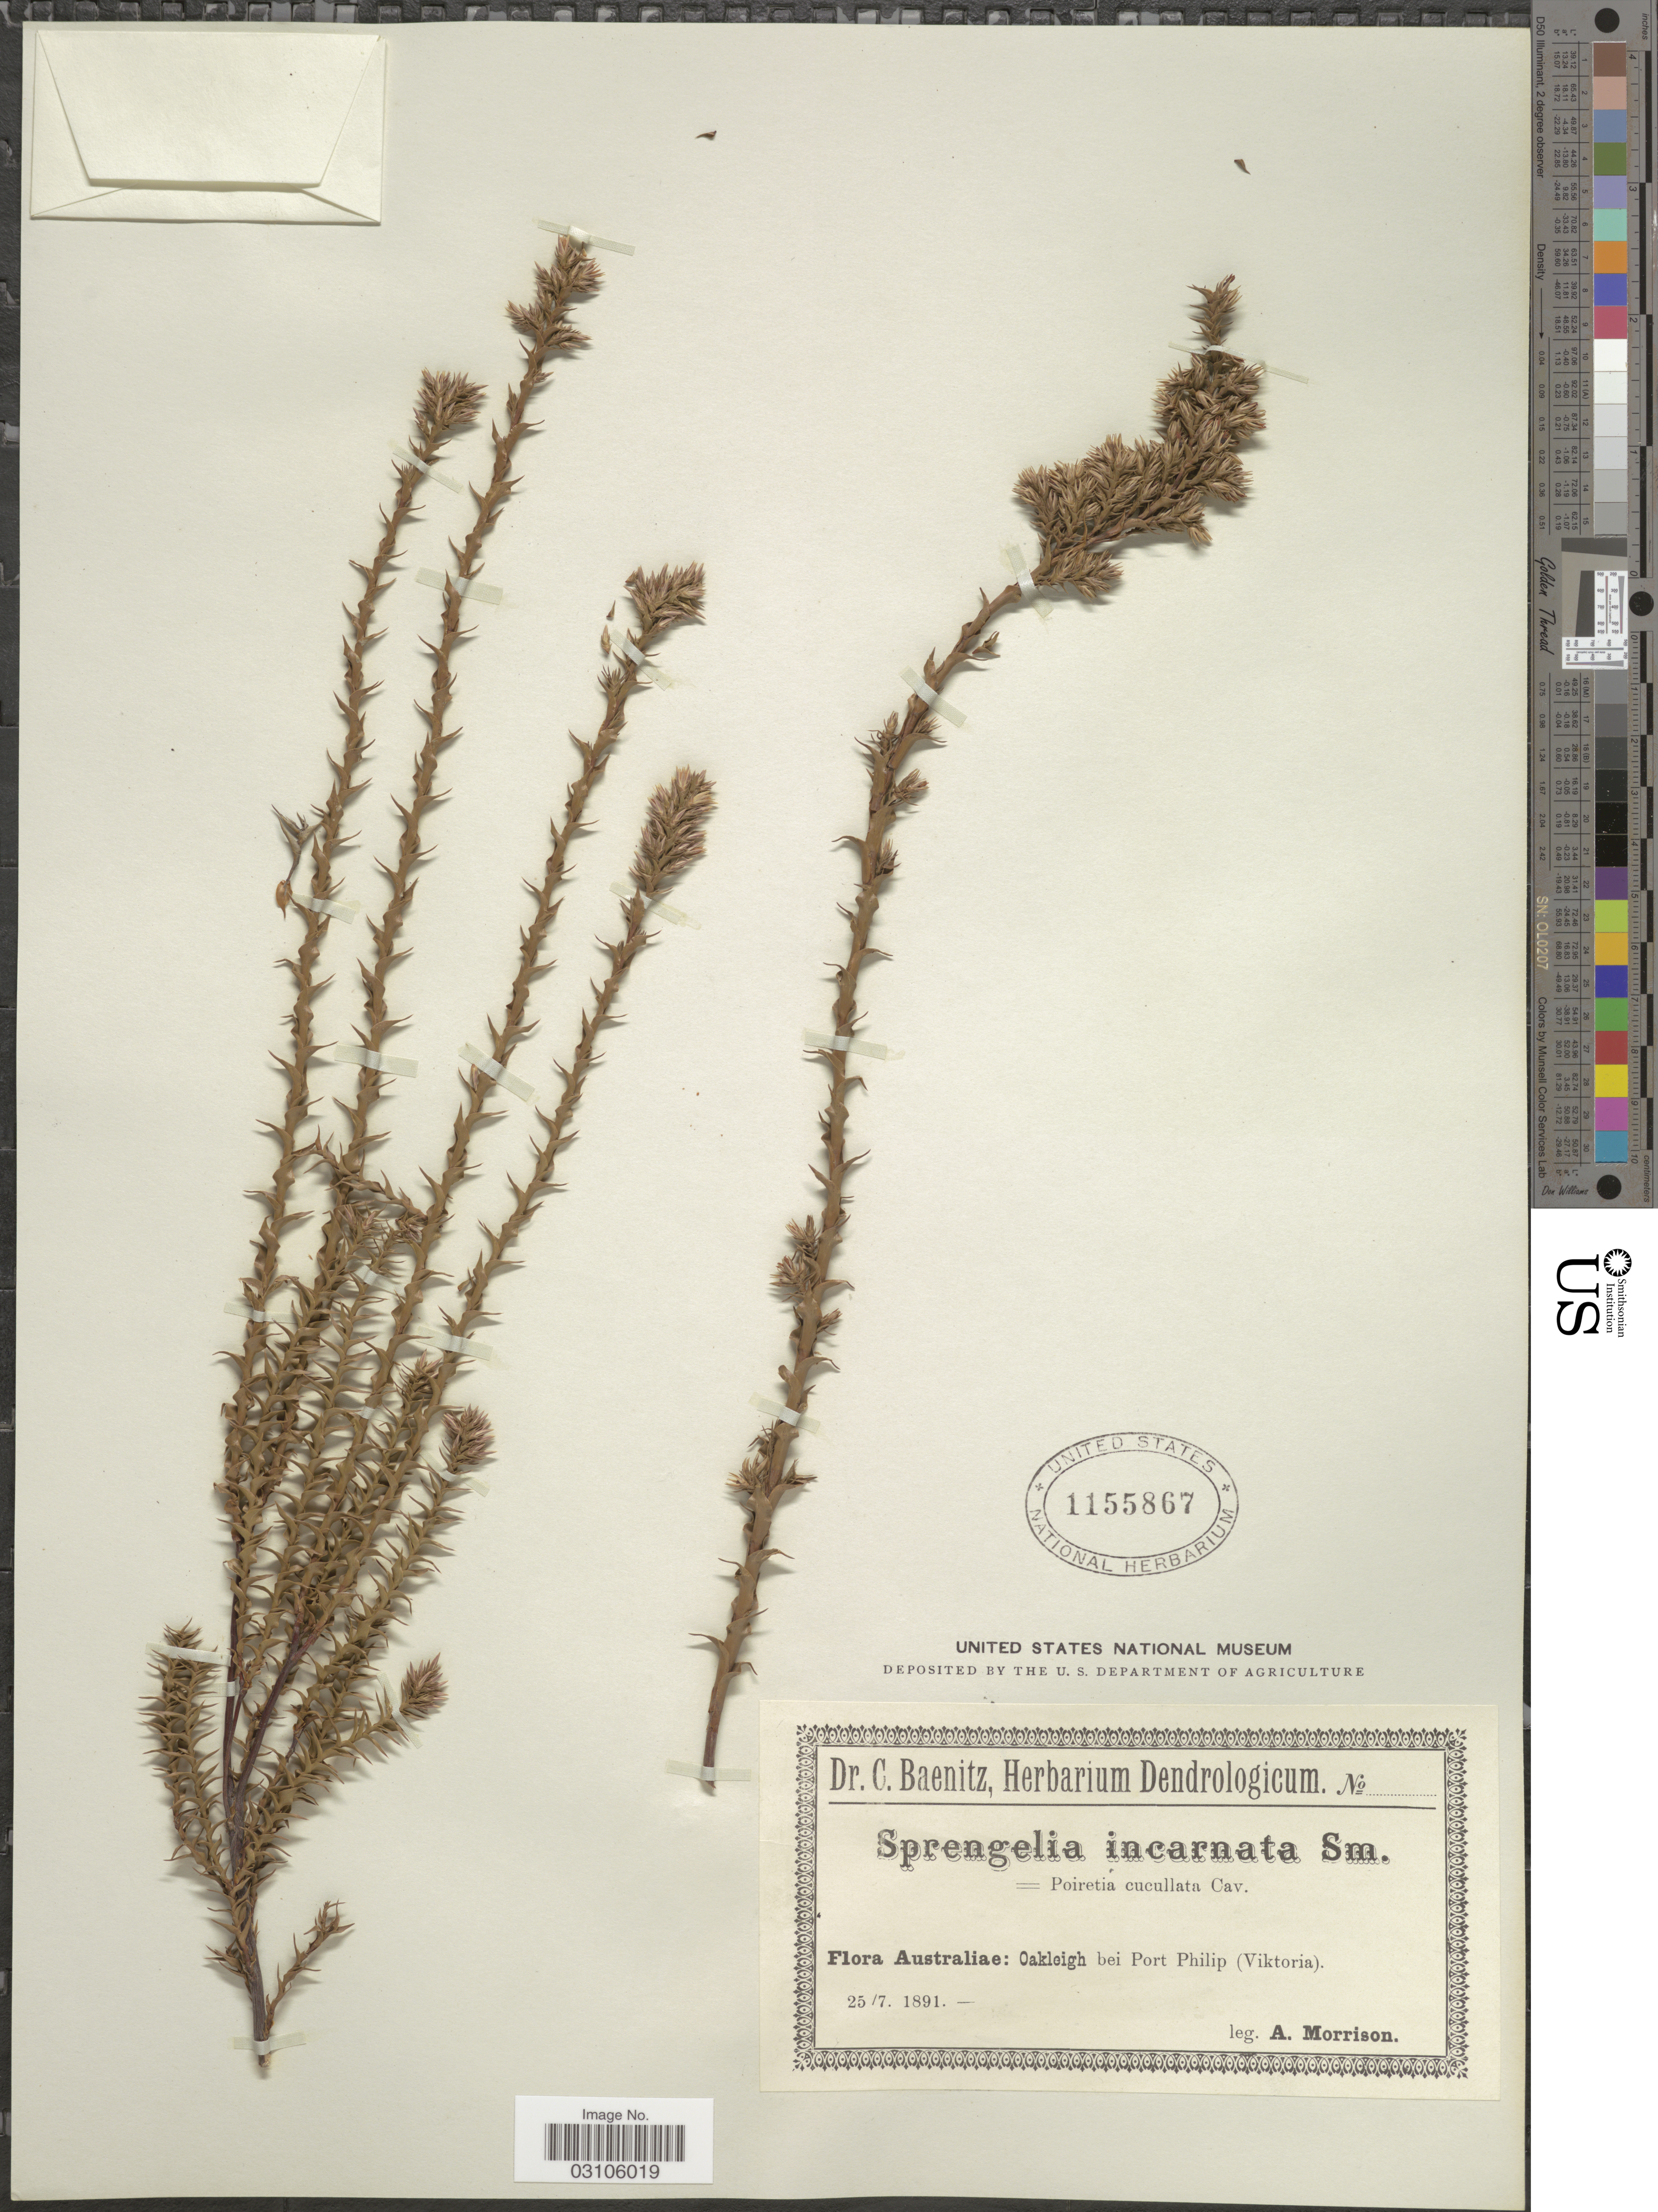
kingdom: Plantae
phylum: Tracheophyta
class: Magnoliopsida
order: Ericales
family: Ericaceae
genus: Sprengelia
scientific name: Sprengelia incarnata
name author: L.S. Sm.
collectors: A. Morrison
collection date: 1891-07-25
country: Australia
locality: Oakleigh bei Port Philip (Viktoria).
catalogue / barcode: US 1155867